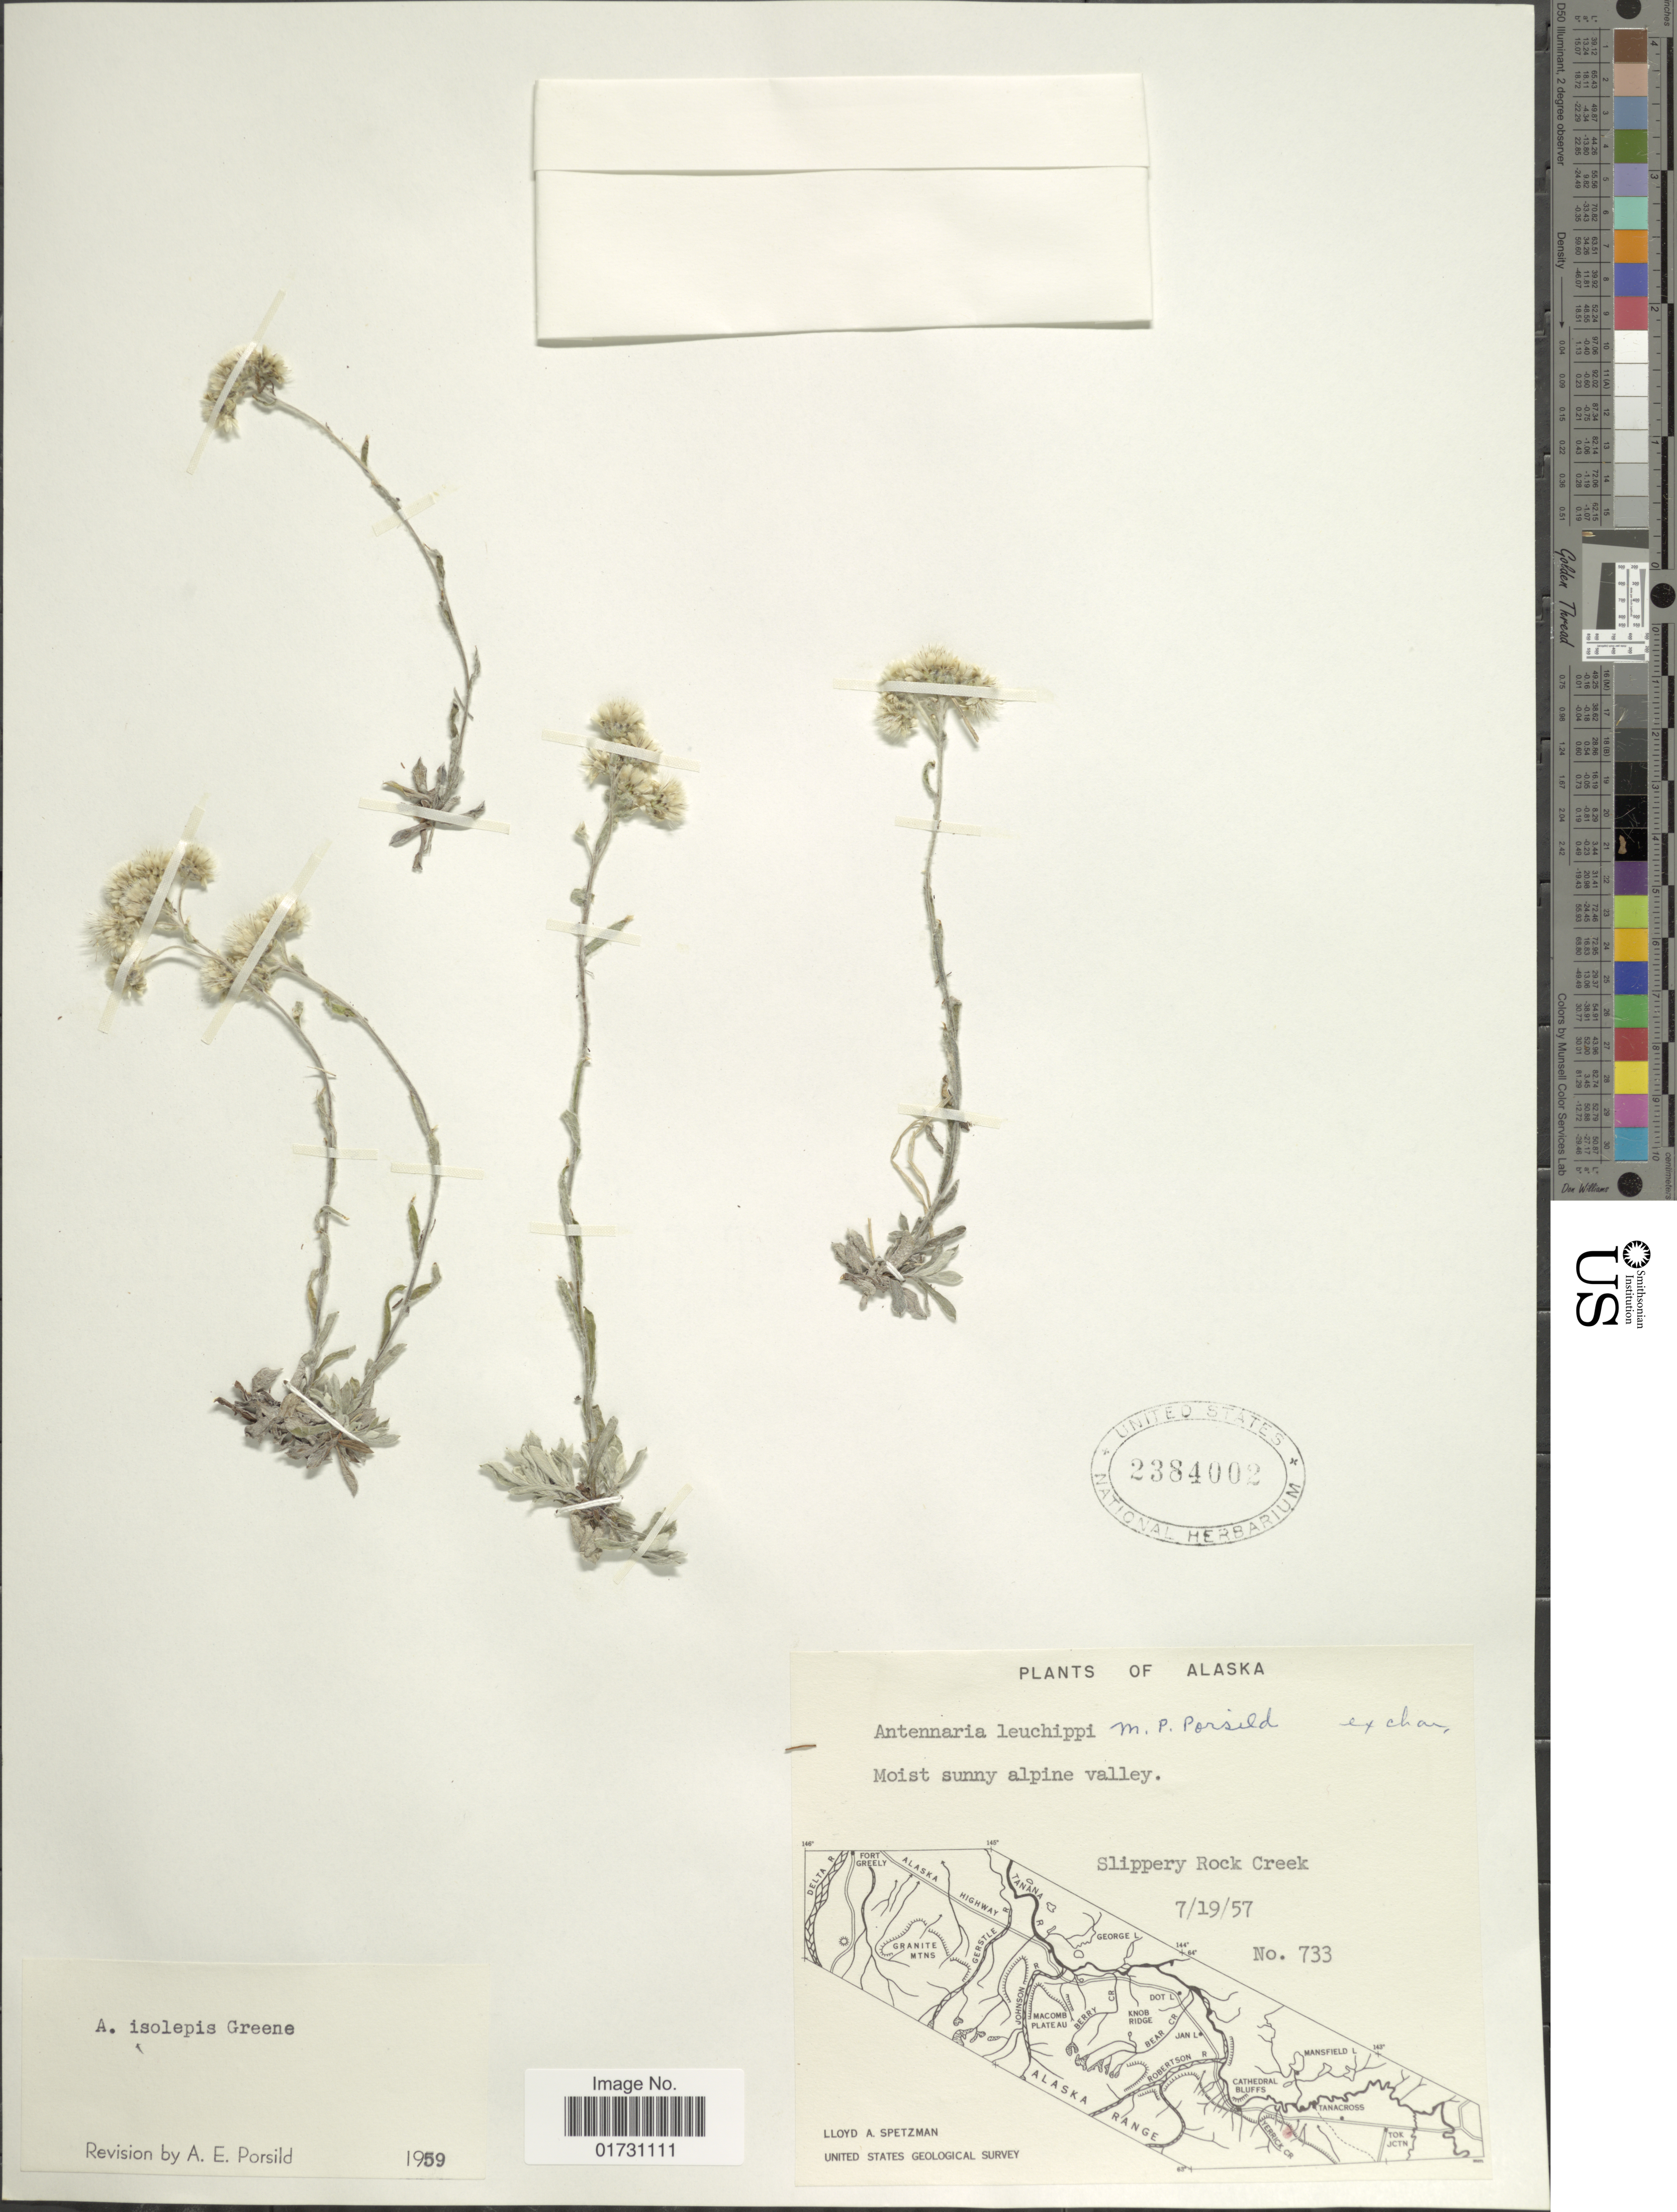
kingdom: Plantae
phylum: Tracheophyta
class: Magnoliopsida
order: Asterales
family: Asteraceae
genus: Antennaria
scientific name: Antennaria isolepis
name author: Greene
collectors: L. Spetzman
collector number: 733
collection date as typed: Transcribed d/m/y: 19/7/57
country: United States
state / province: Alaska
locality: Slippery Rock Creek, Moist sunny alpine valley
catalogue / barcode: US 2384002